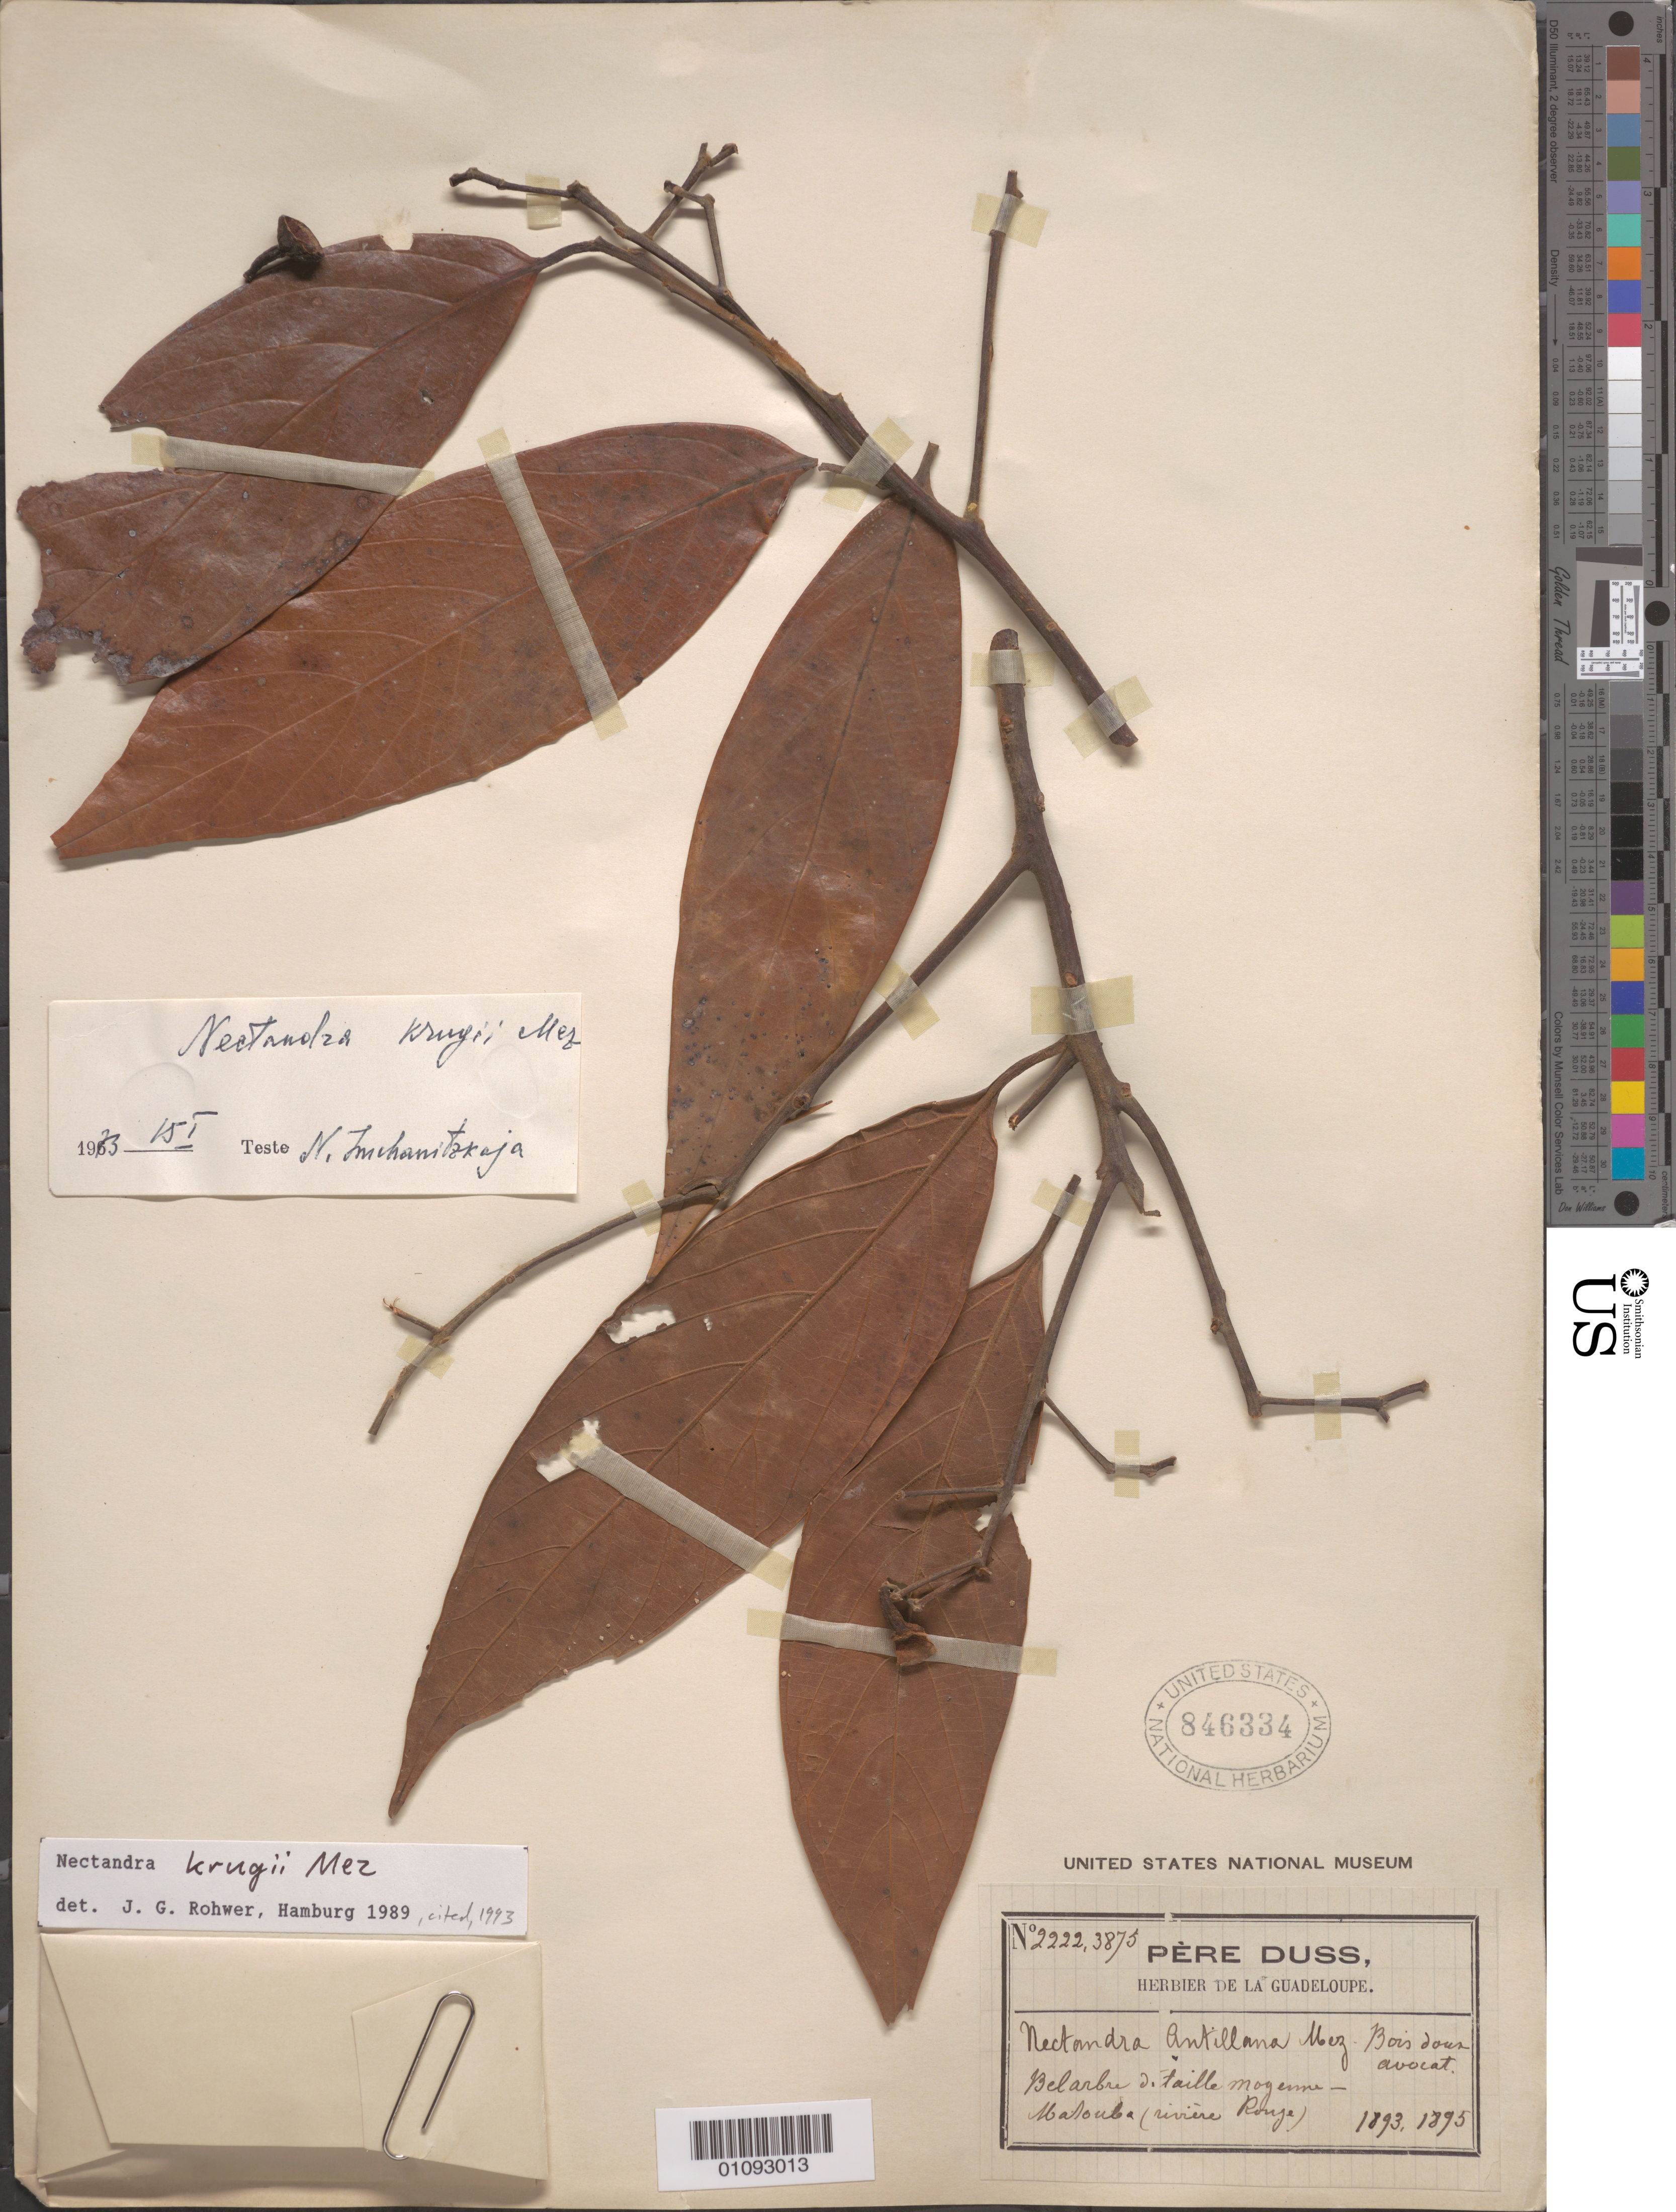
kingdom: Plantae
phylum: Tracheophyta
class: Magnoliopsida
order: Laurales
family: Lauraceae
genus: Nectandra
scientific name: Nectandra krugii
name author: Mez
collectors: Père Duss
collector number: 2222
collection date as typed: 1893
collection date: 1893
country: Guadeloupe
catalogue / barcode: US 846334